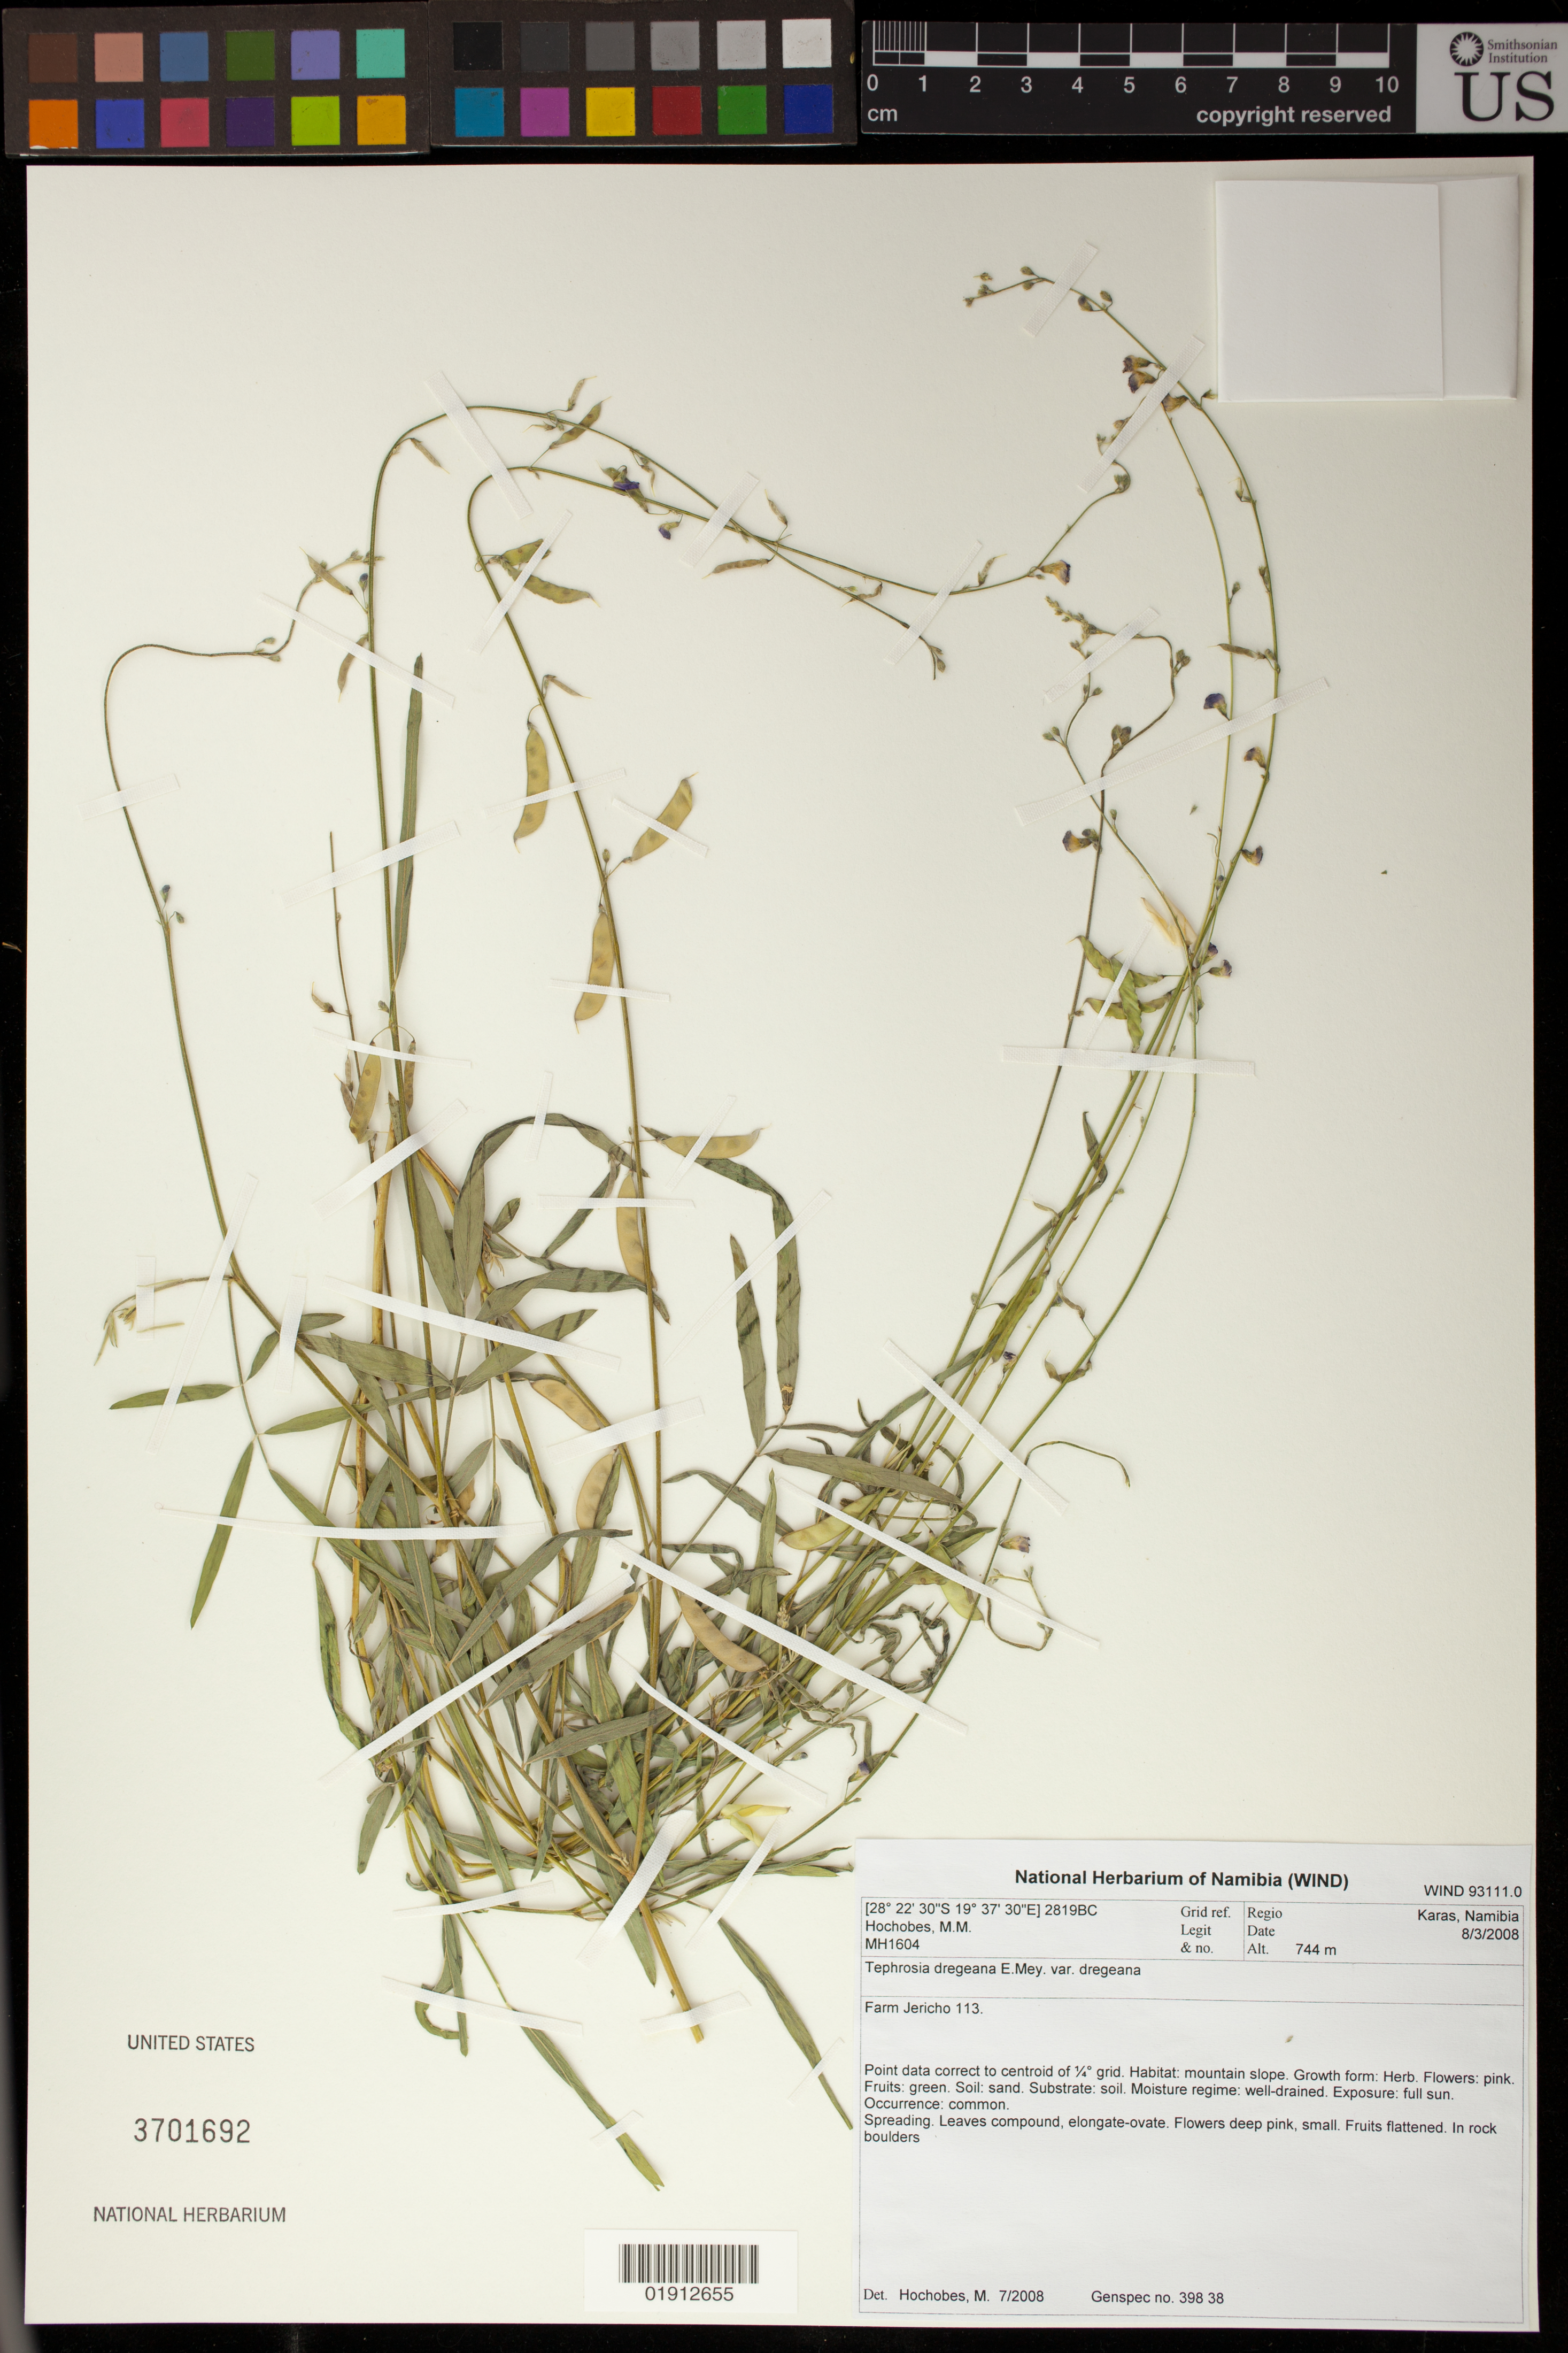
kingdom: Plantae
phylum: Tracheophyta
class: Magnoliopsida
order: Fabales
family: Fabaceae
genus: Tephrosia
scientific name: Tephrosia dregeana var. dregeana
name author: E. Mey.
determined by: Hochobes, M. M.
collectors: M. Hochobes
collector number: MH1604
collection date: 2008-03-08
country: Namibia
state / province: Karas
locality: Farm Jericho 113.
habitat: In rock boulders.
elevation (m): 744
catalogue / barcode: US 3701692